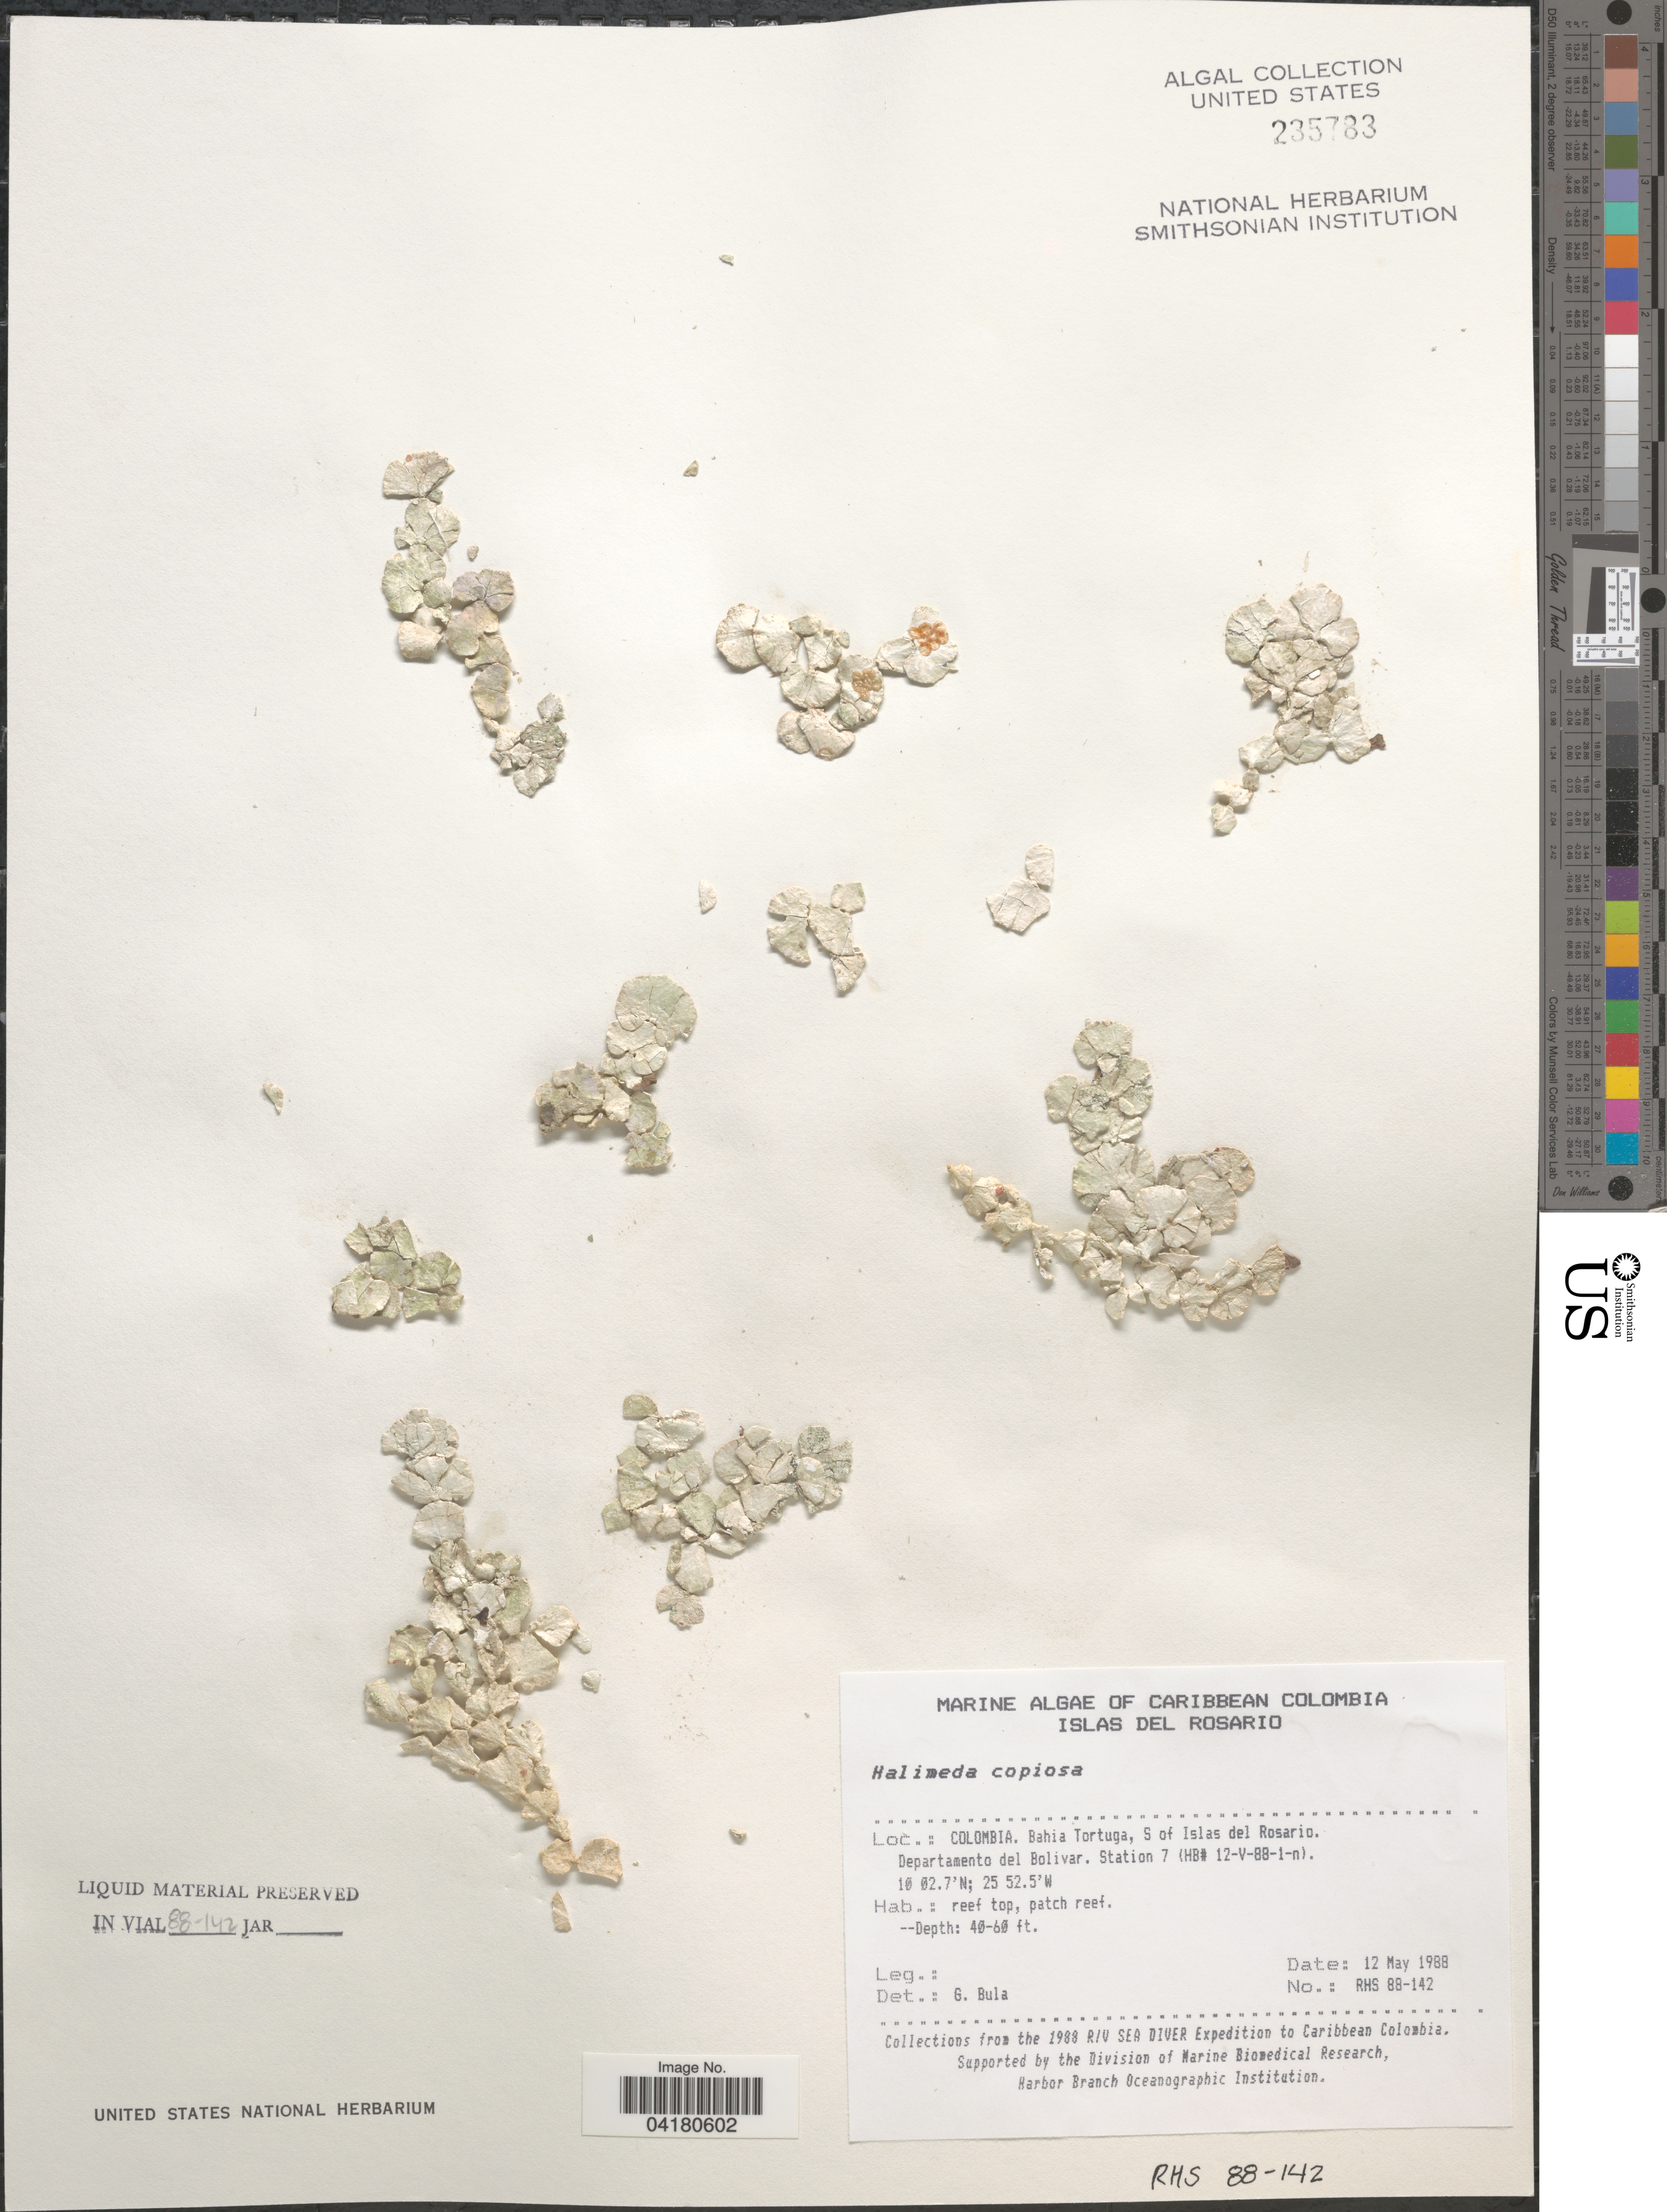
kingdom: Plantae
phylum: Chlorophyta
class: Ulvophyceae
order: Bryopsidales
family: Halimedaceae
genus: Halimeda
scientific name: Halimeda copiosa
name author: Goreau & E.A. Graham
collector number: RHS88-142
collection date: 1988-05-12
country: Colombia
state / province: Bolívar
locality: Caribbean Colombia. Bahia Tortuga, S of Islas del Rosario. Departamento del Bolivar. Station 7 (HB# 12-V-88-1-n). The 1988 R/V Sea Diver Expedition to Caribbean Colombia.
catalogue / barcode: US 235783